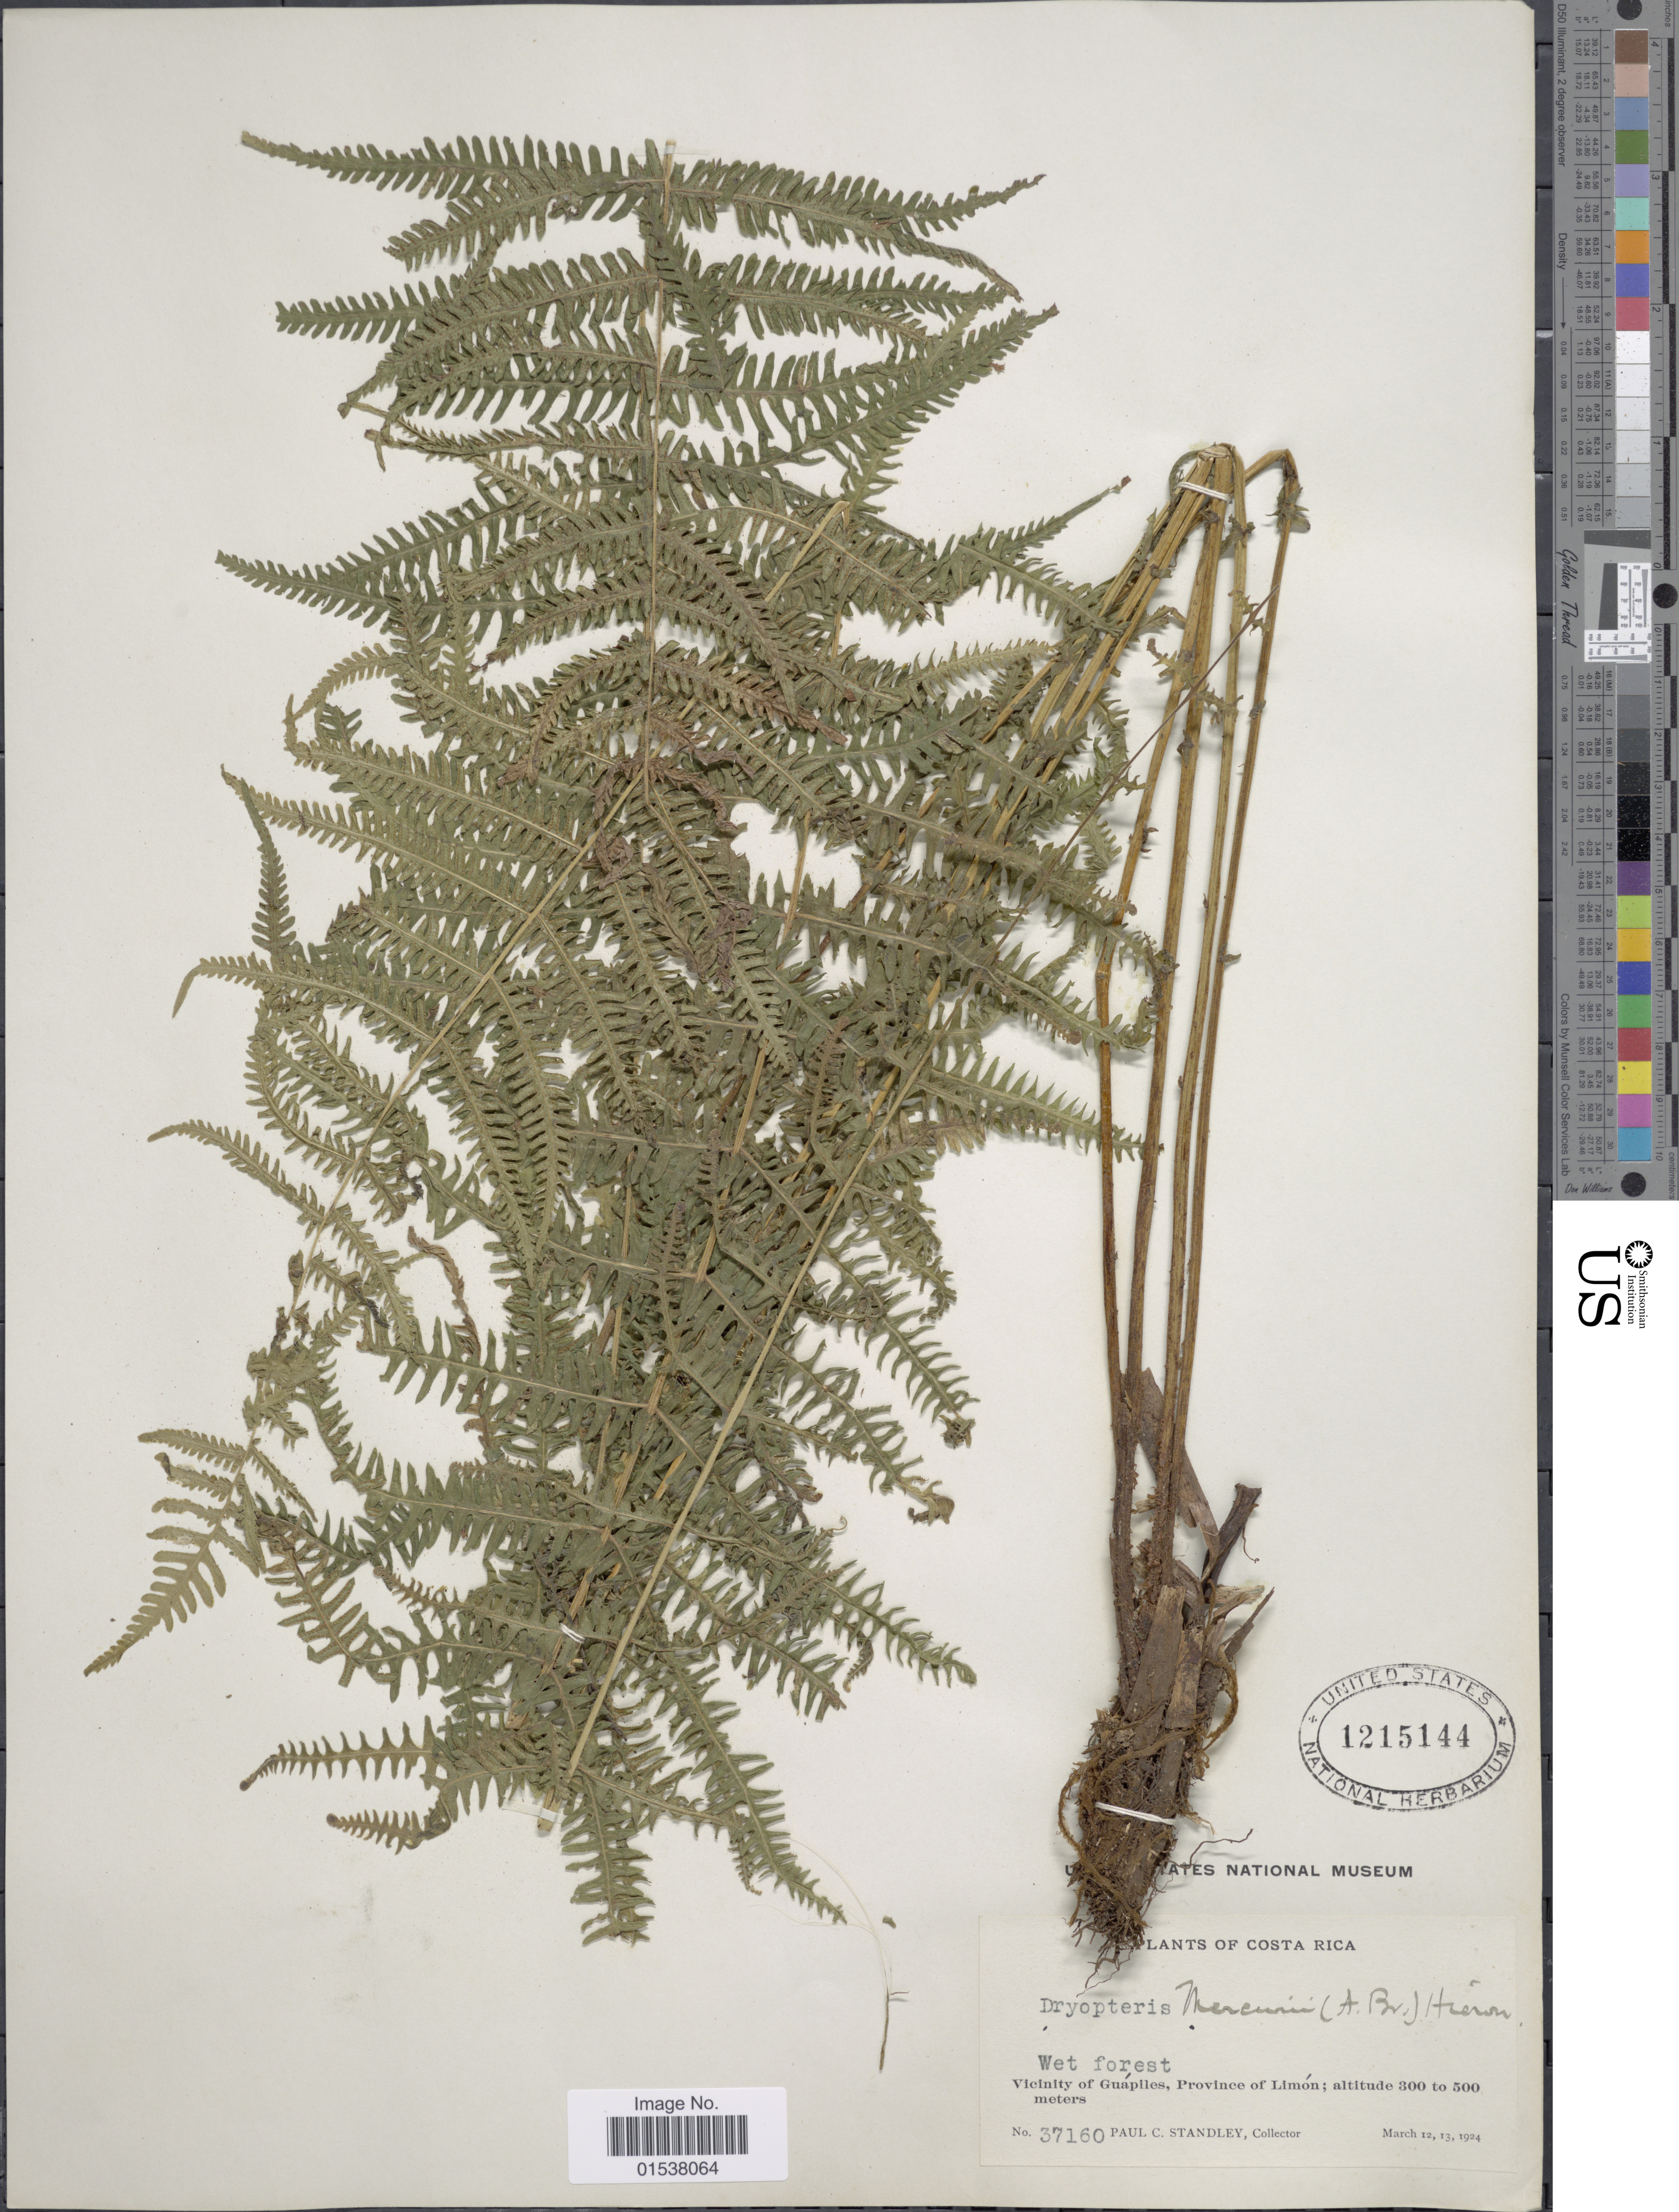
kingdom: Plantae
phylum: Tracheophyta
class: Polypodiopsida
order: Polypodiales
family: Thelypteridaceae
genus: Amauropelta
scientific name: Amauropelta balbisii (Spreng.) comb. nov., ined. 2015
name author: (Spreng.)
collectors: P. C. Standley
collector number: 37160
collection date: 1924-03-12/1924-03-13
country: Costa Rica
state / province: Limón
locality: Vicinity of Guapiles, Province of Limon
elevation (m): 300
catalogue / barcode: US 1215144